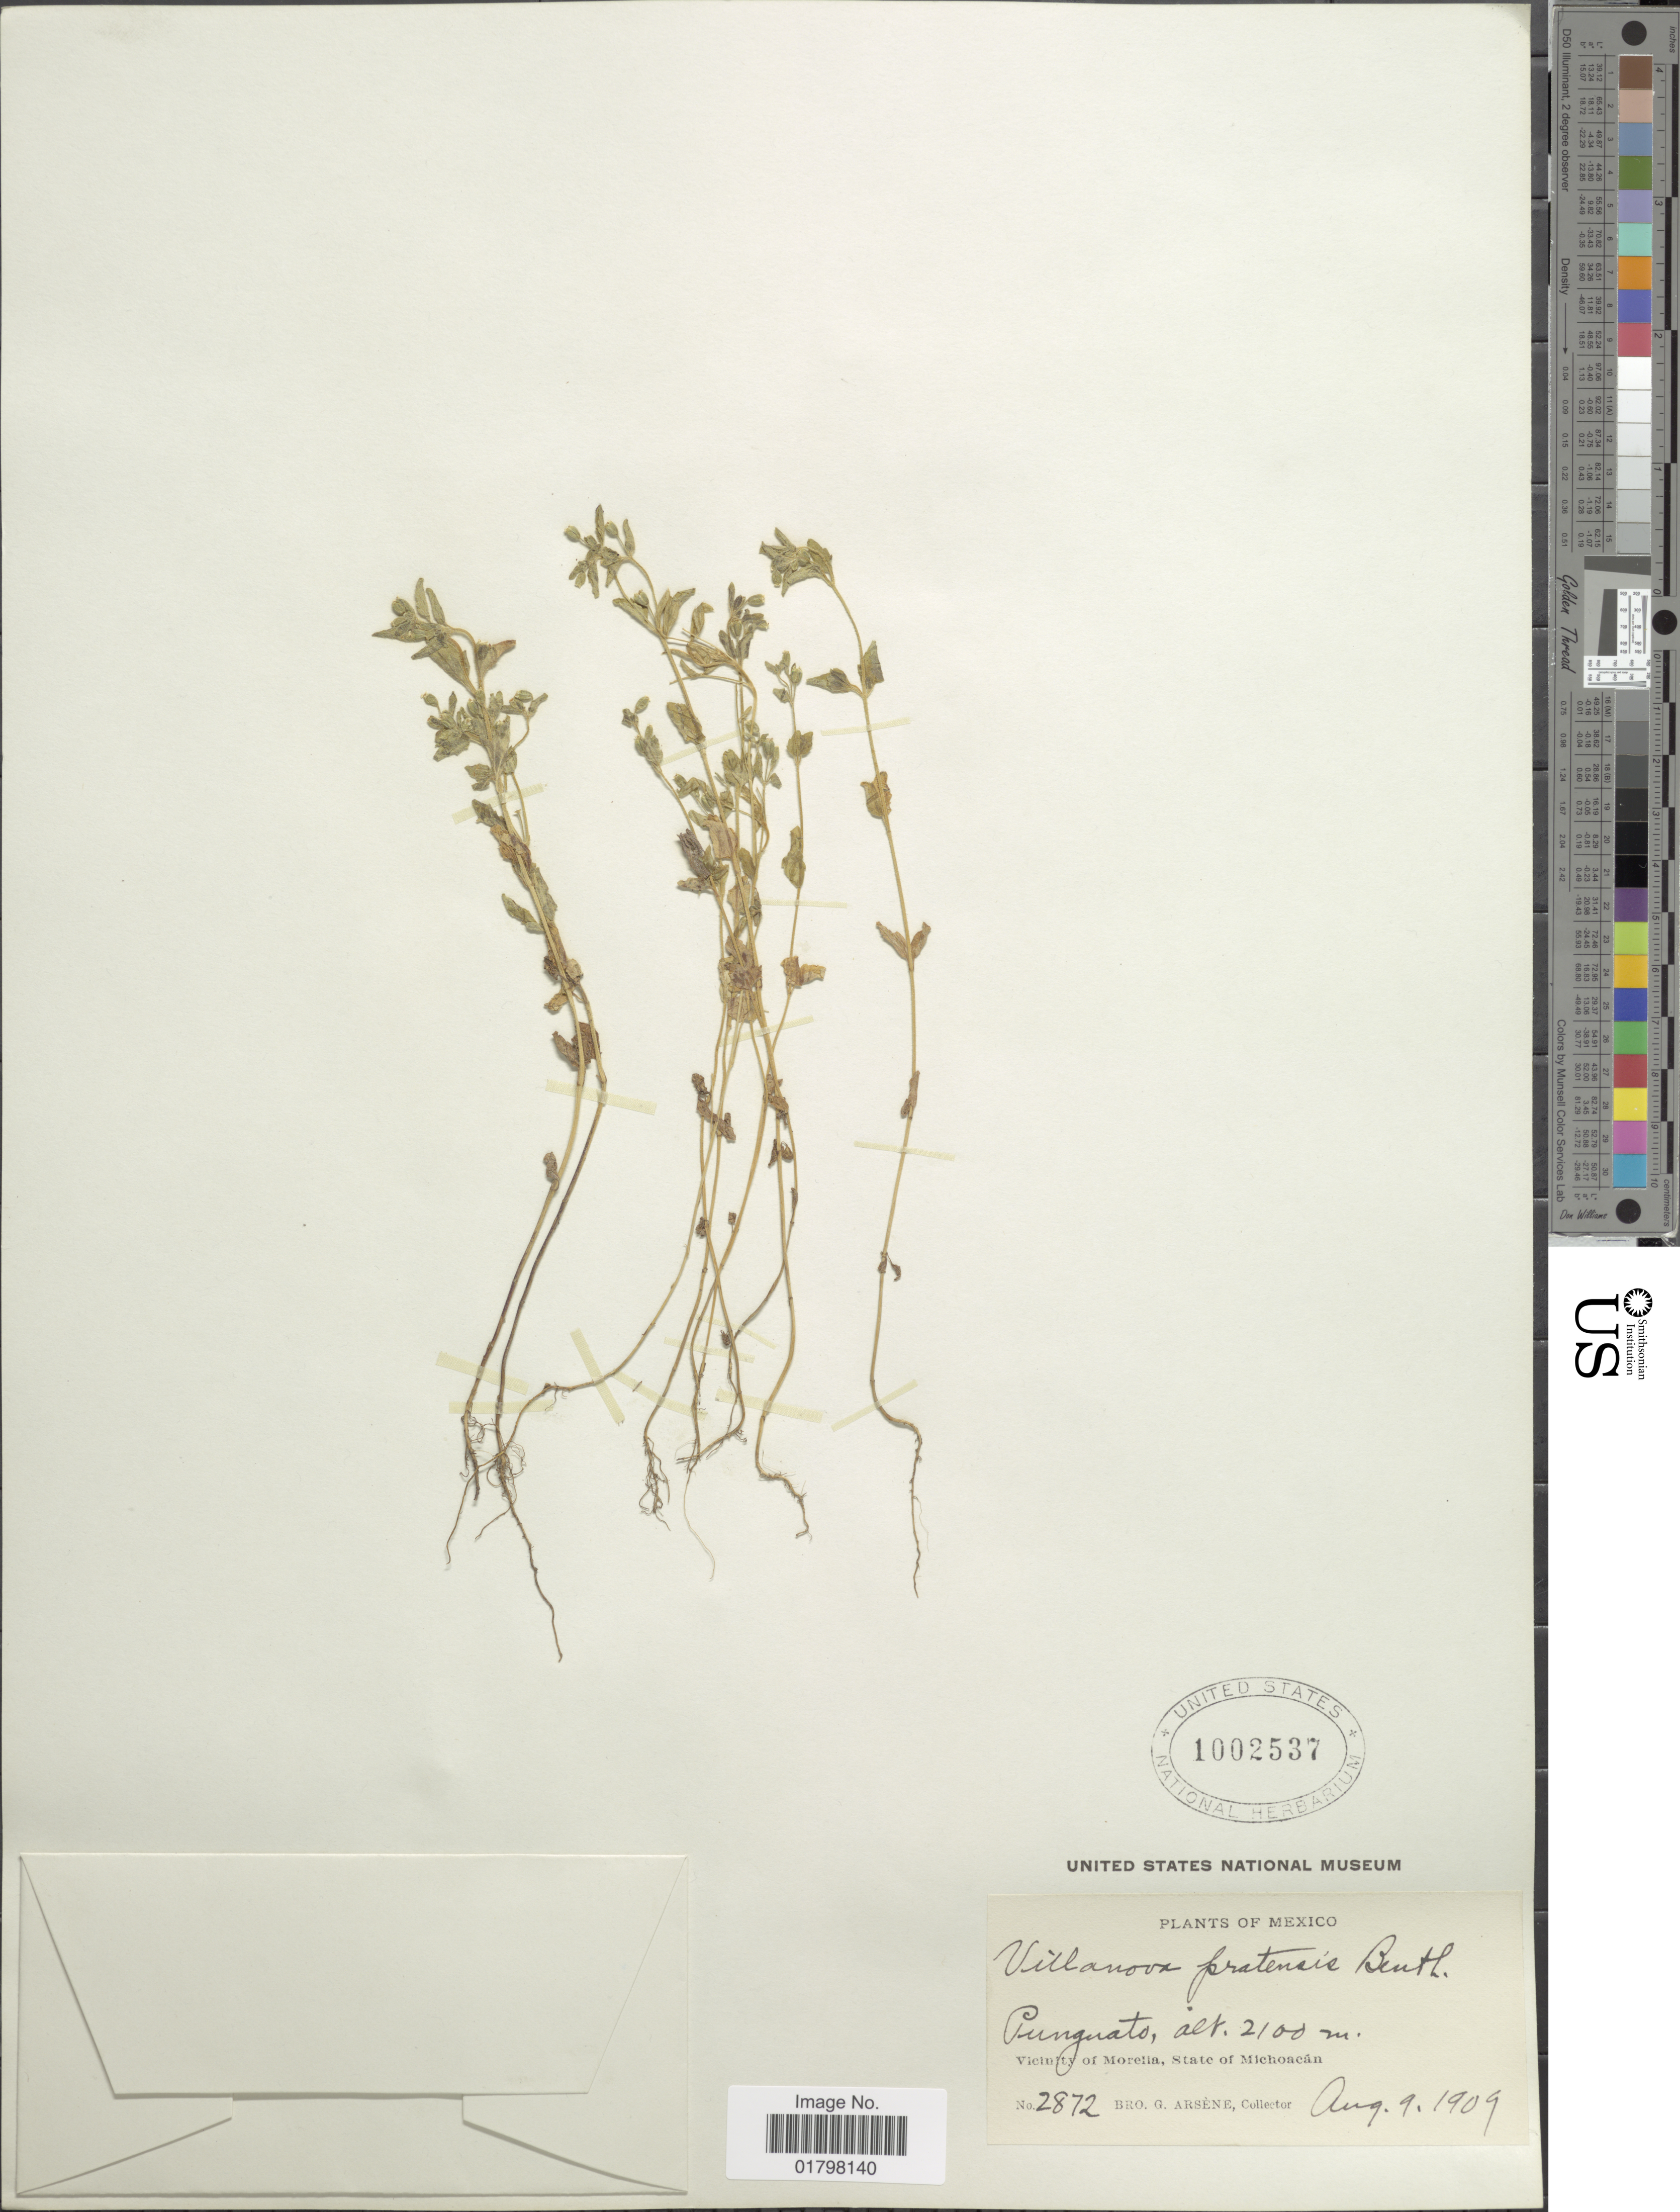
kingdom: Plantae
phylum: Tracheophyta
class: Magnoliopsida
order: Asterales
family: Asteraceae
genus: Galeana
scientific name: Galeana pratensis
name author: (Kunth) Rydb.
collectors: Bro. G. Arsène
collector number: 2872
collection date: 1909-08-08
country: Mexico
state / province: Michoacán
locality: Punguato. Vicinity of Morelia, State of Michoacán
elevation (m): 2100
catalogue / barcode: US 1002537